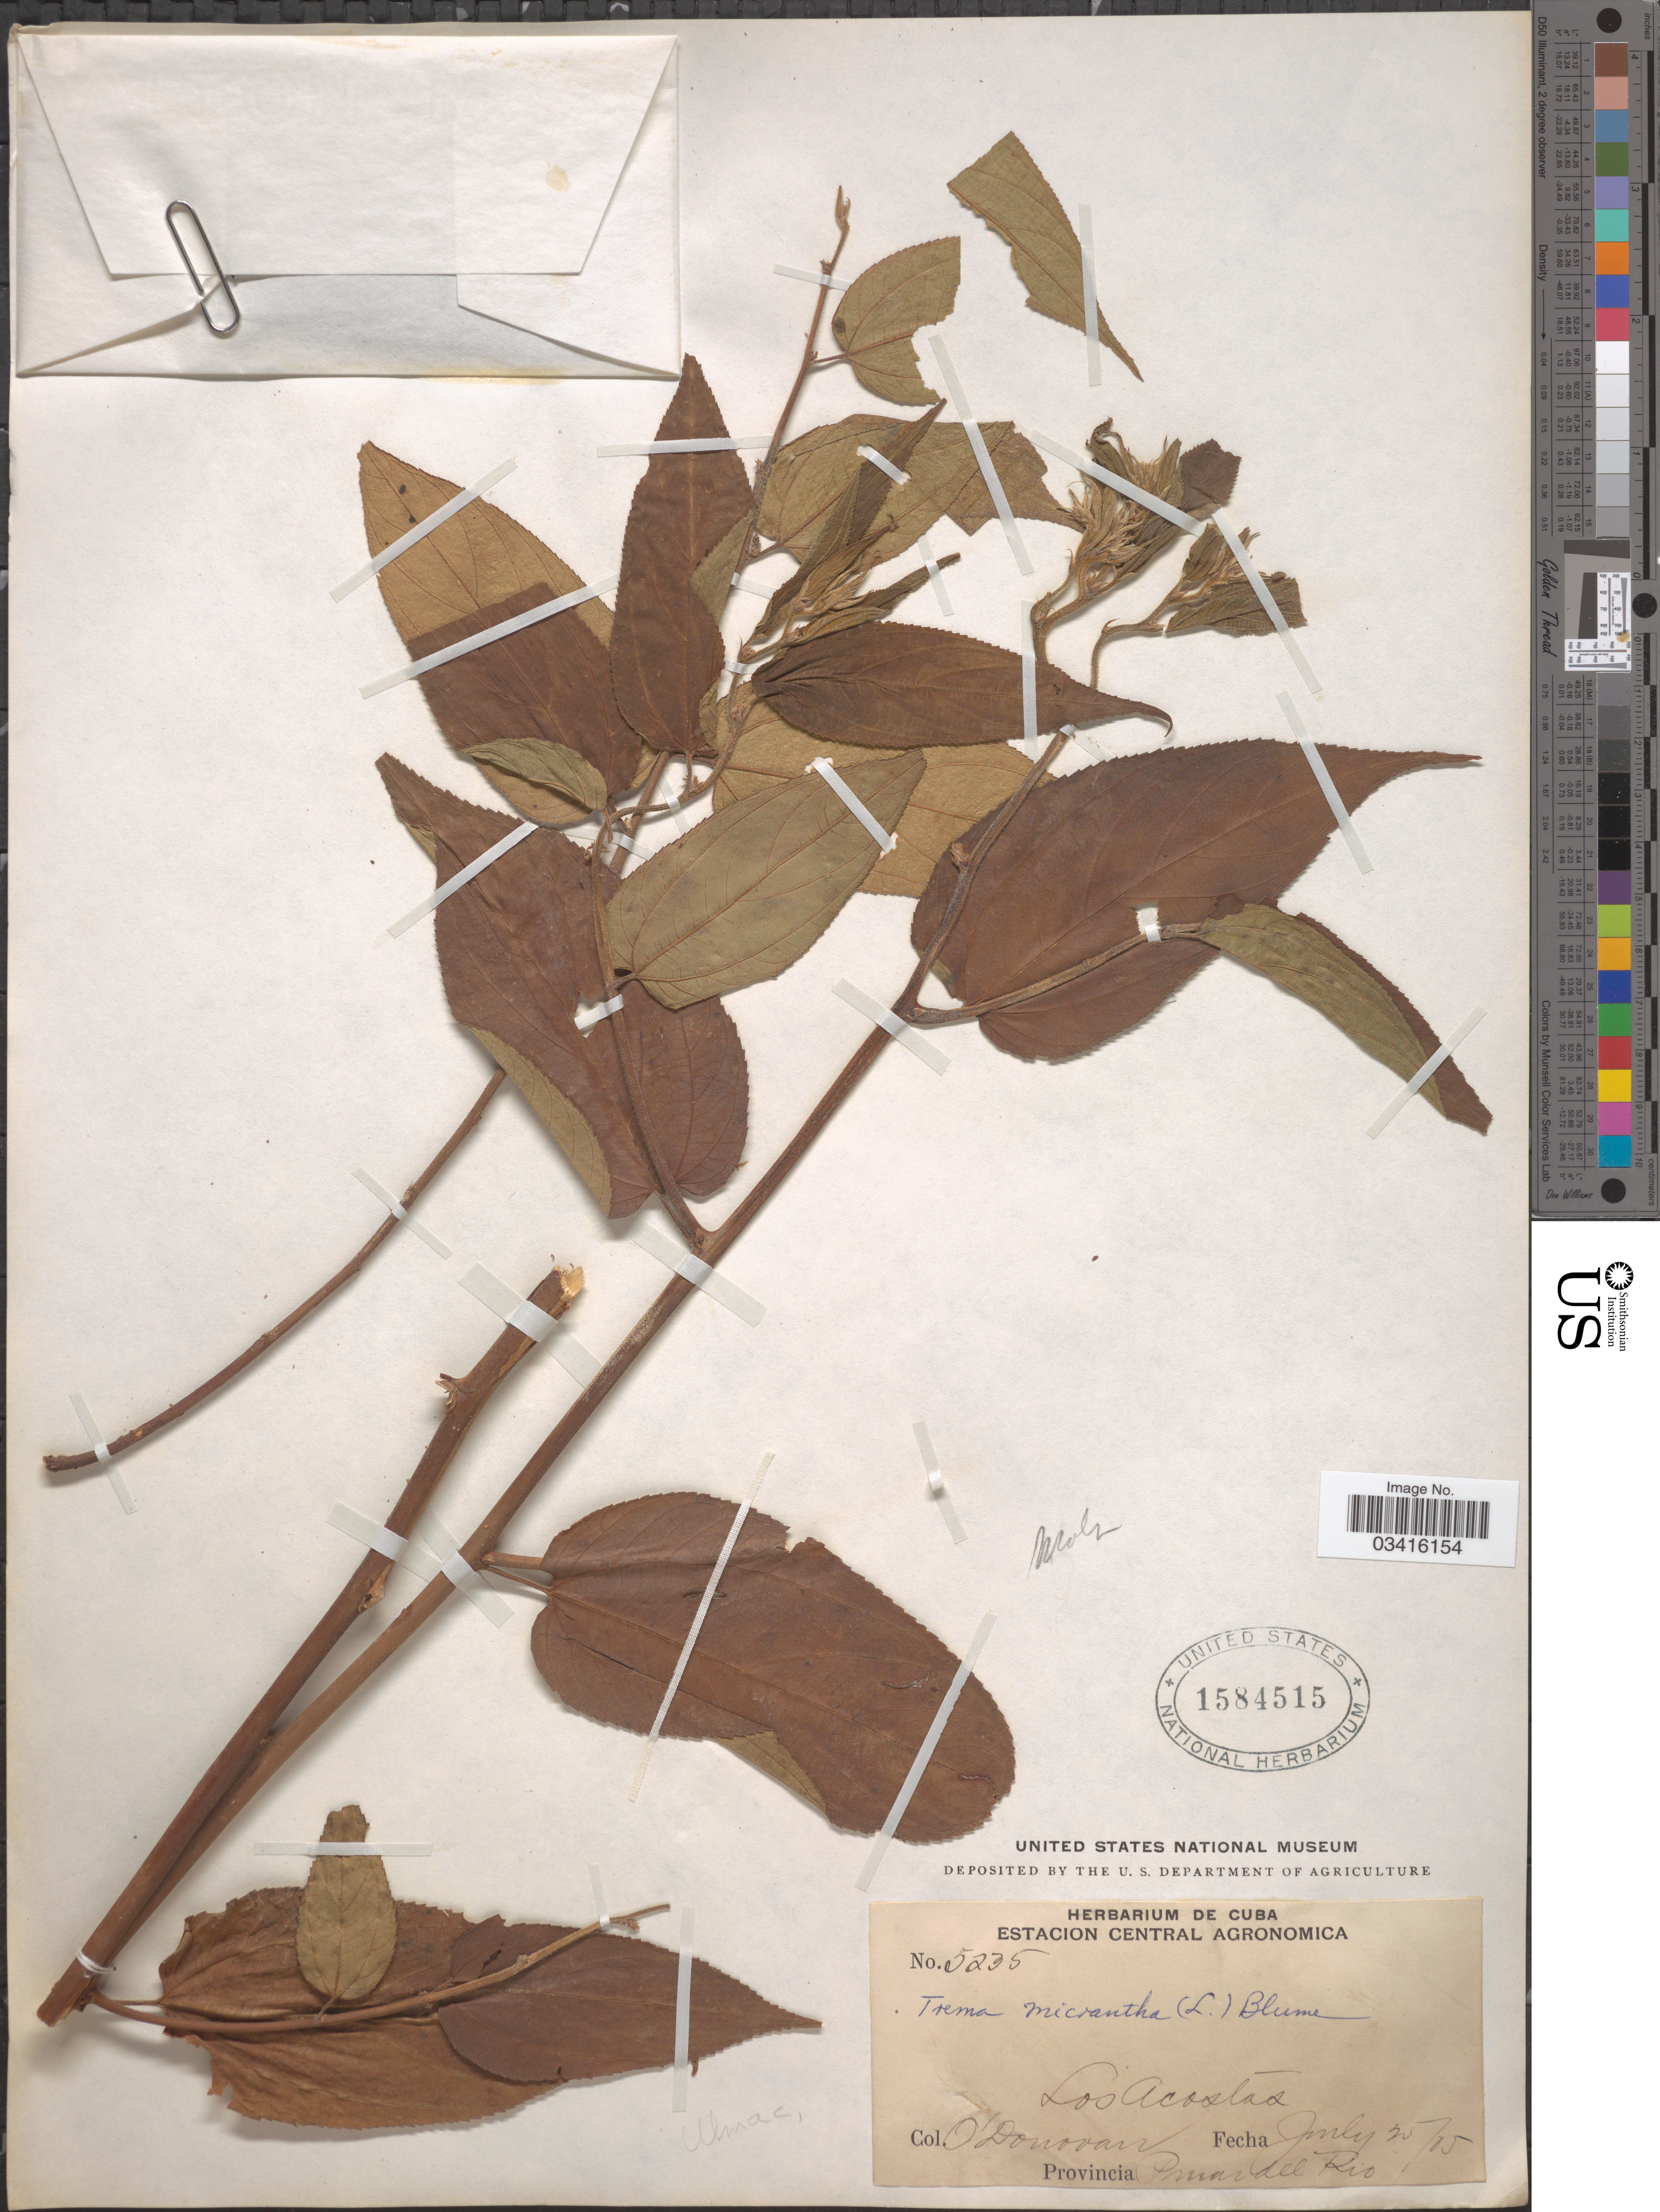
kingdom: Plantae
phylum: Tracheophyta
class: Magnoliopsida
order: Rosales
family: Cannabaceae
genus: Trema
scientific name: Trema micranthum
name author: (L.) Blume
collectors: E. O'Donovan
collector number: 5235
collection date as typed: Transcribed d/m/y: 25/7/5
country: Cuba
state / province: Pinar del Río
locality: Los Acostas.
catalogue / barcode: US 1584515